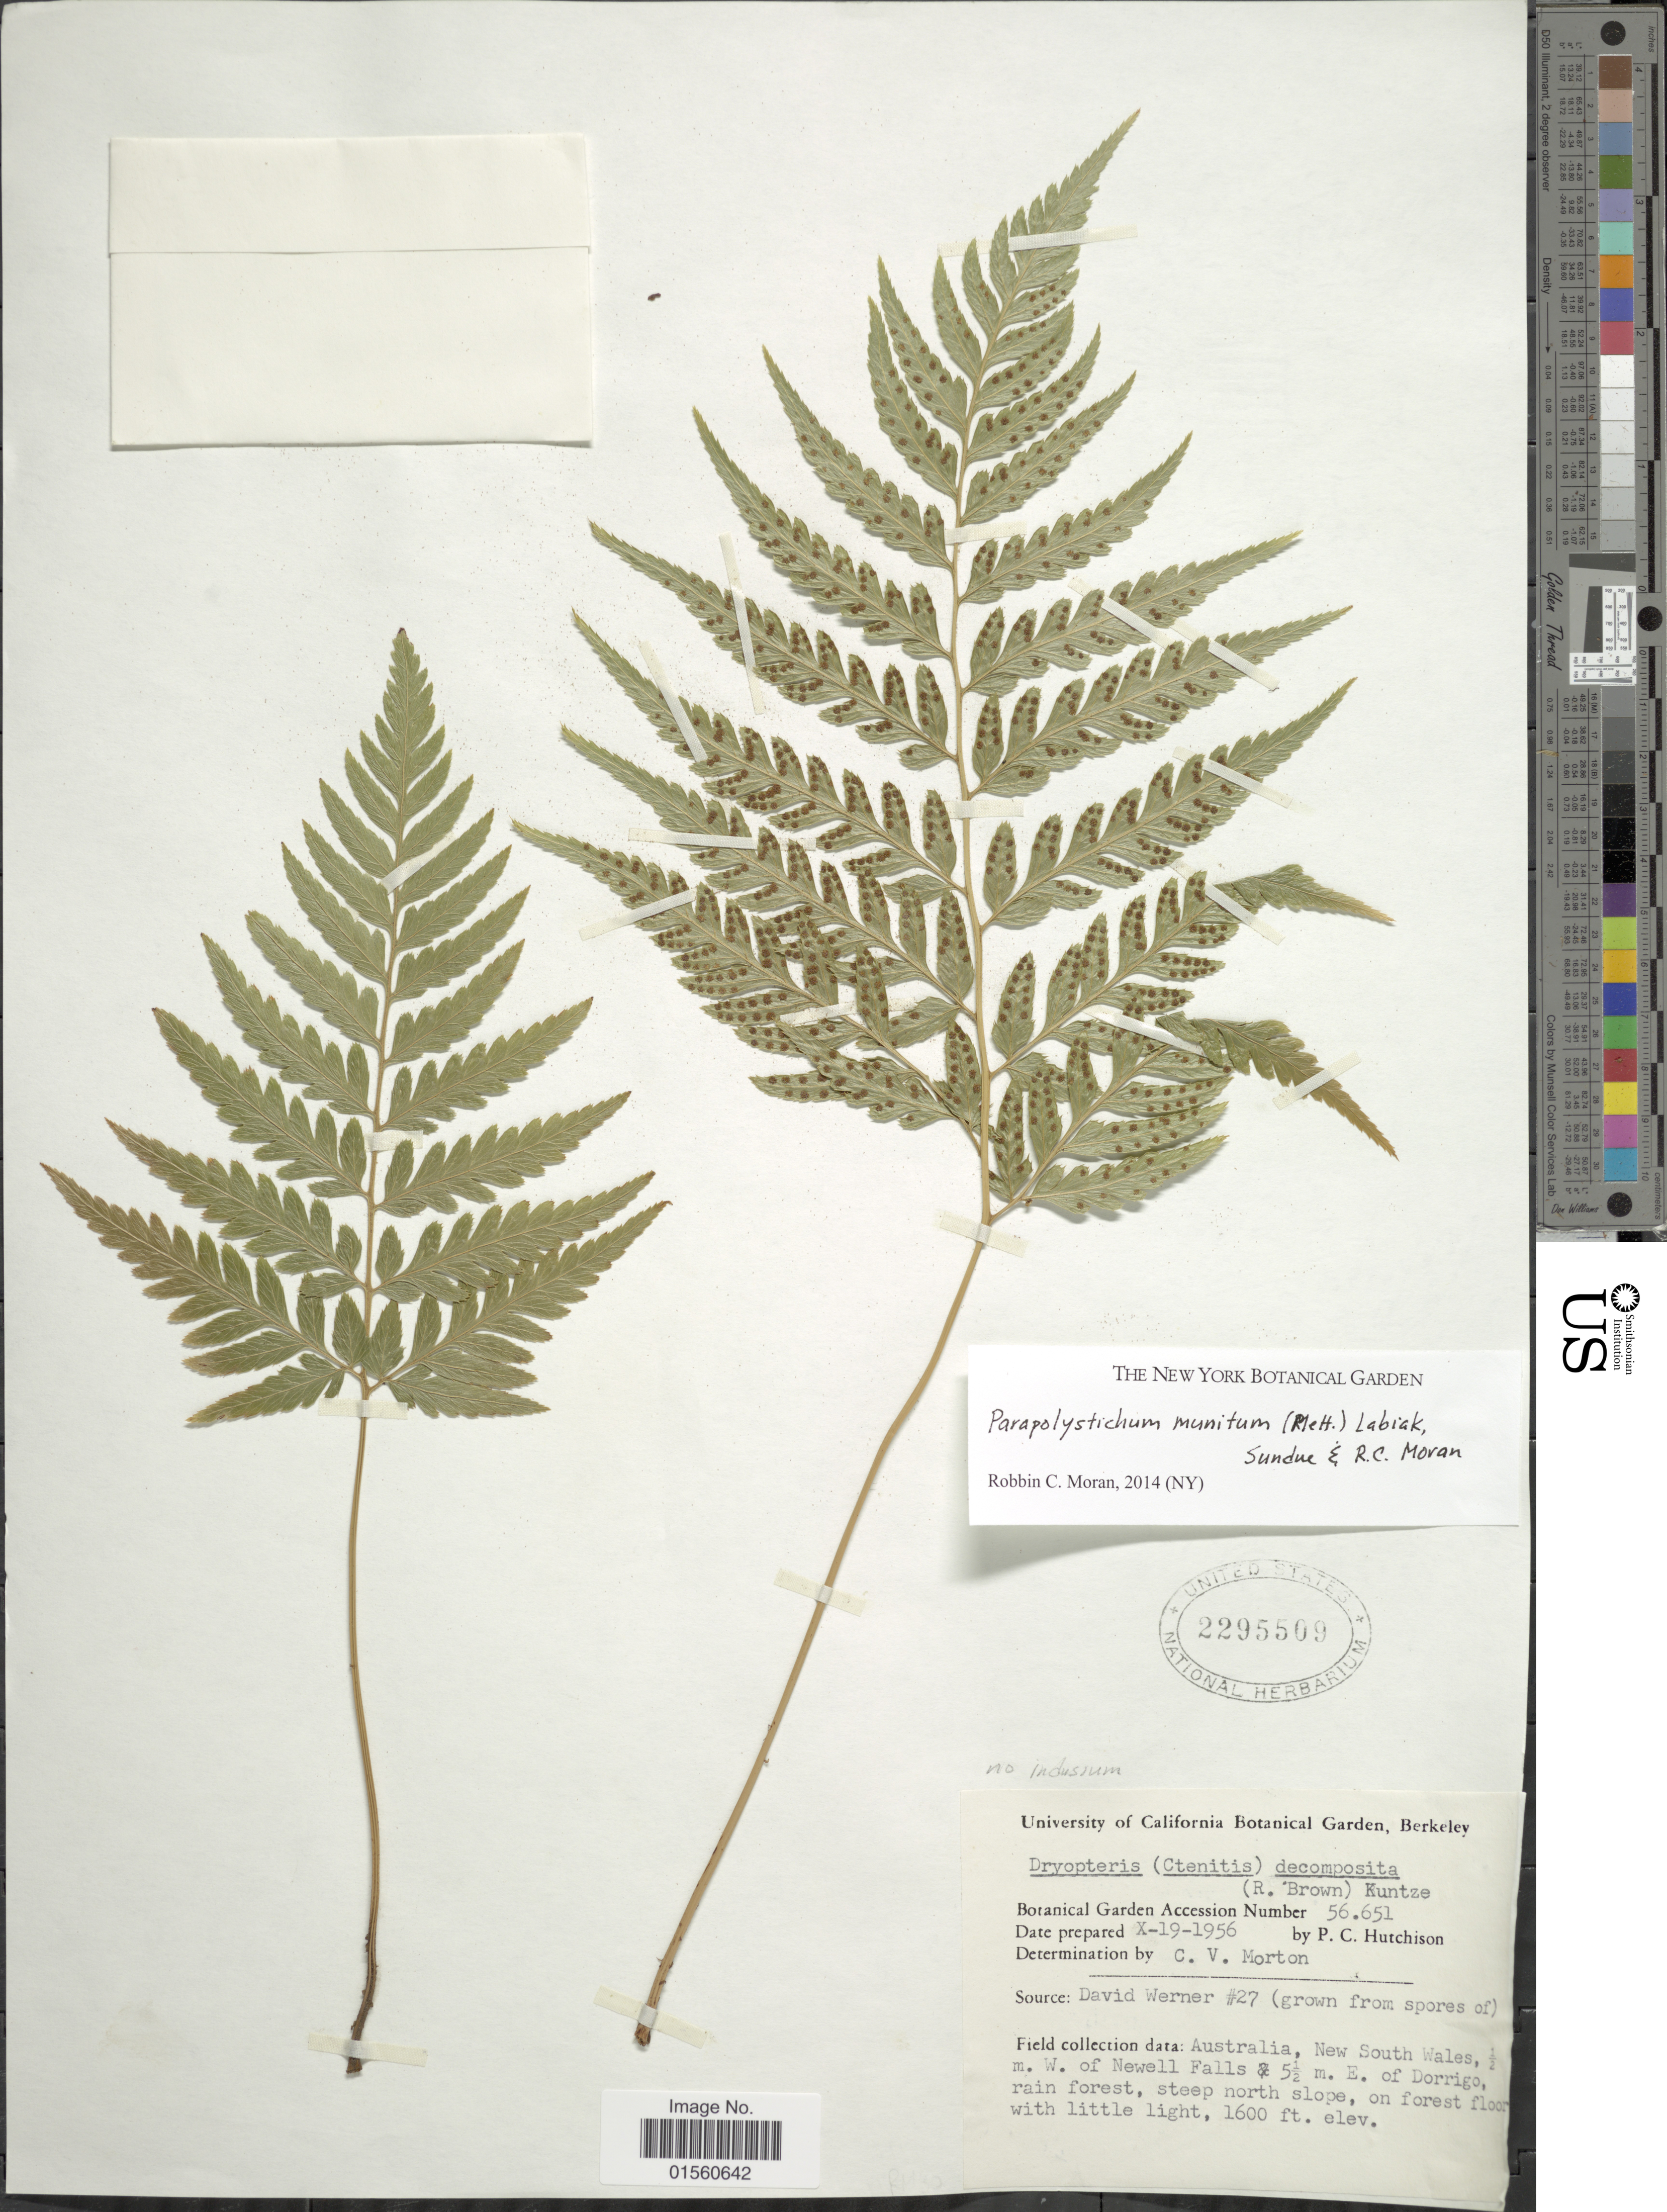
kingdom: Plantae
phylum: Tracheophyta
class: Polypodiopsida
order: Polypodiales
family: Dryopteridaceae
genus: Parapolystichum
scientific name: Parapolystichum munitum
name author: (Mett.) Labiak et al.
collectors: P. C. Hutchison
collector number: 56651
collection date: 1956-10-19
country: United States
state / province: California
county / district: Alameda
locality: University of California Botanical Garden, Berkeley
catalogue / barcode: US 2295509